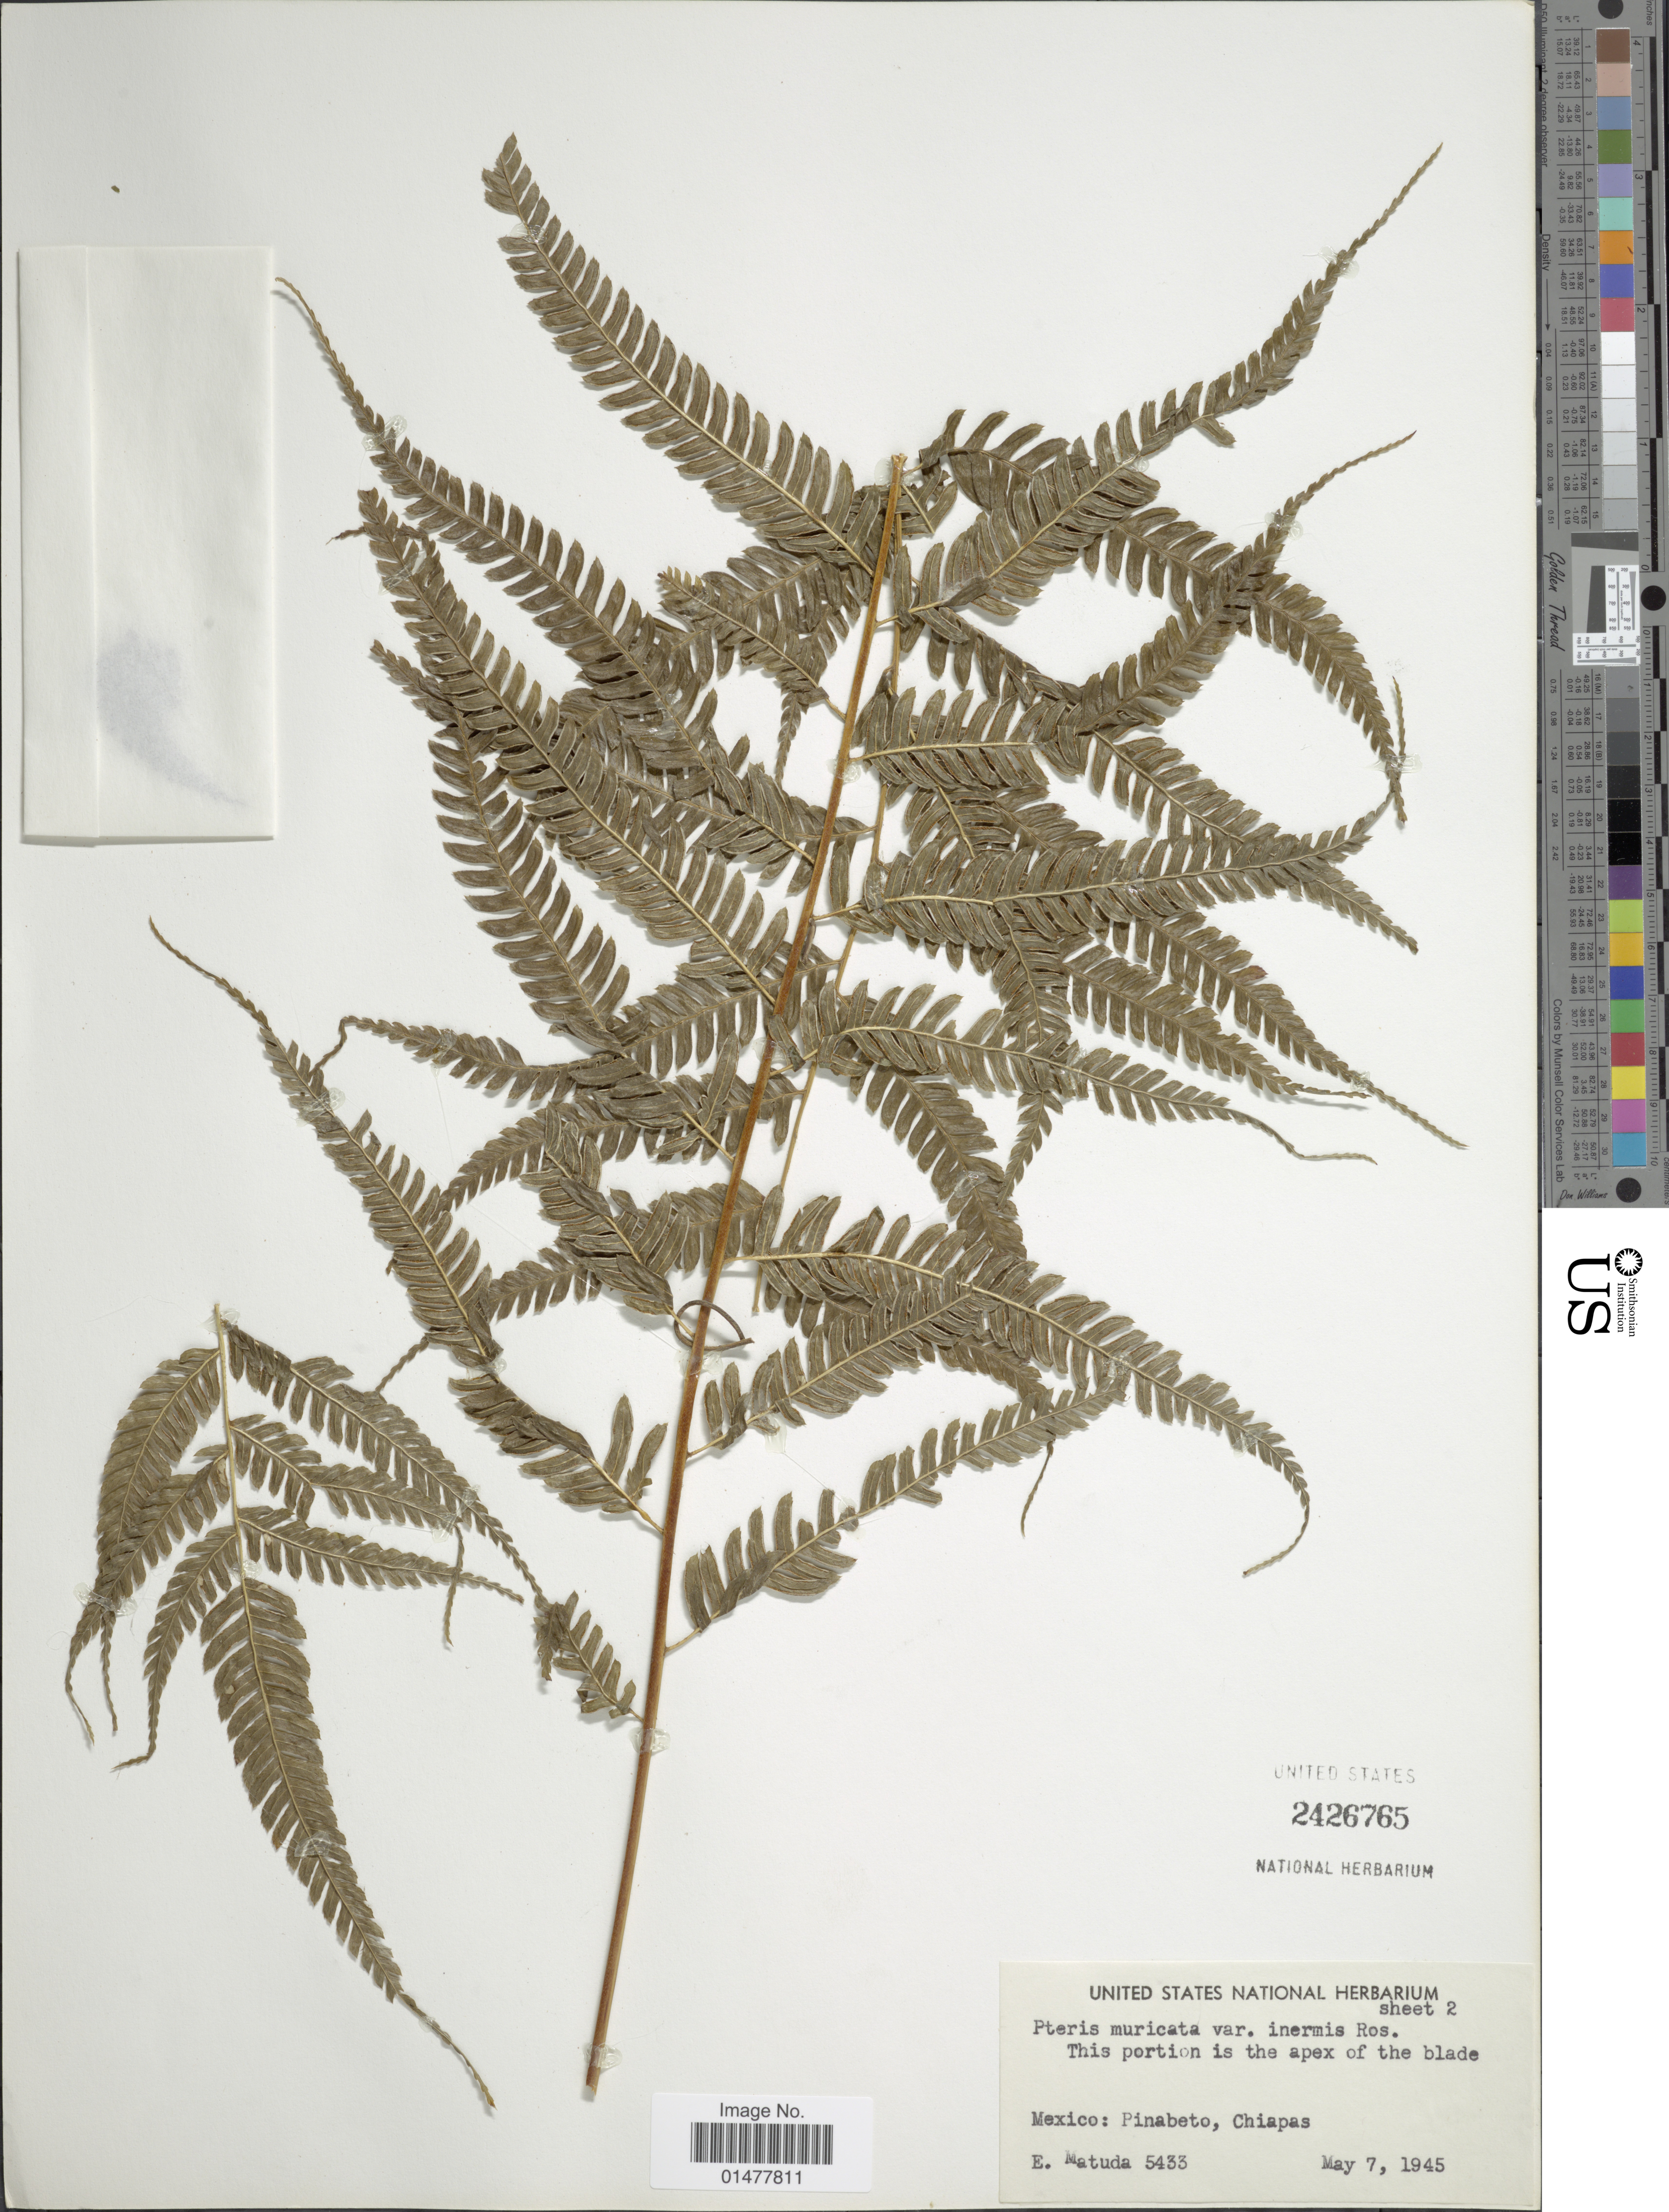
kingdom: Plantae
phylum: Tracheophyta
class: Polypodiopsida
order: Polypodiales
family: Pteridaceae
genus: Pteris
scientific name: Pteris muricata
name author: Rosenst.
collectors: E. Matuda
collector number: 5433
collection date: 1945-05-07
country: Mexico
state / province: Chiapas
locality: Pinabeto.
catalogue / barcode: US 2426765